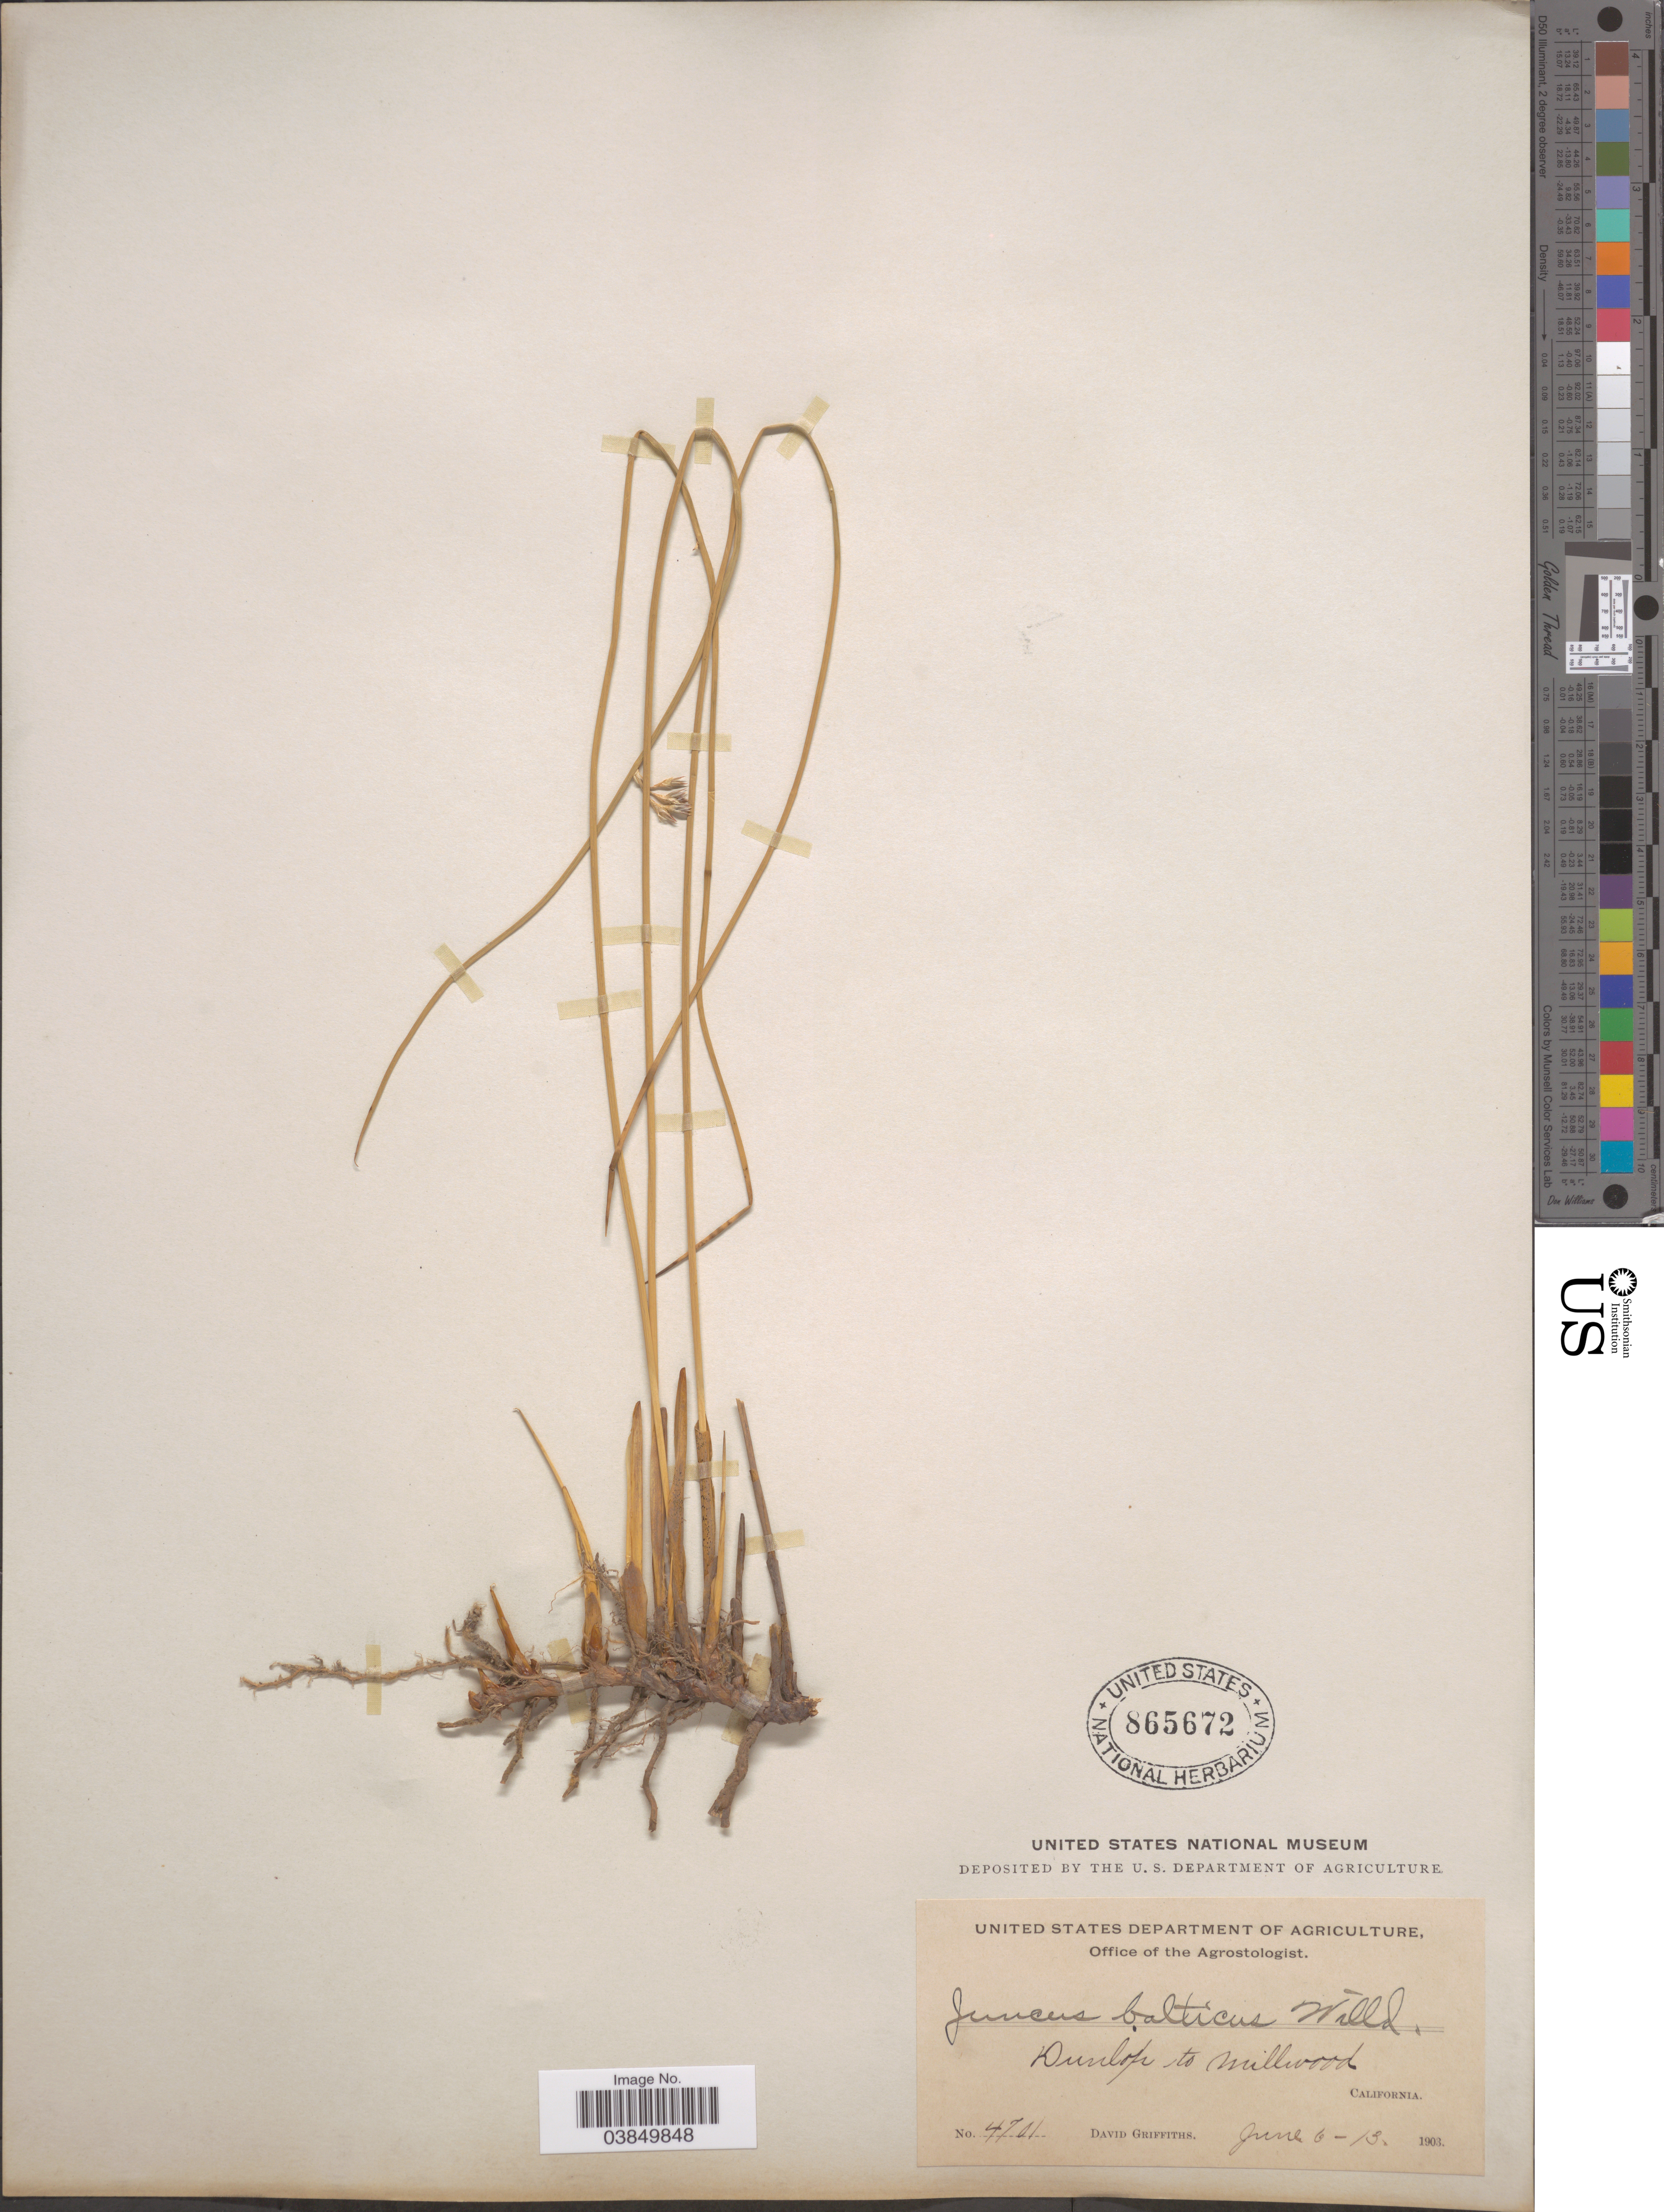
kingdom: Plantae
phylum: Tracheophyta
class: Liliopsida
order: Poales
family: Juncaceae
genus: Juncus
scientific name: Juncus balticus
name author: Willd.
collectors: D. Griffiths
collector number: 4701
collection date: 1903-06-06/1903-06-13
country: United States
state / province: California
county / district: Fresno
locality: Dunlop to Millwood.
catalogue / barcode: US 865672